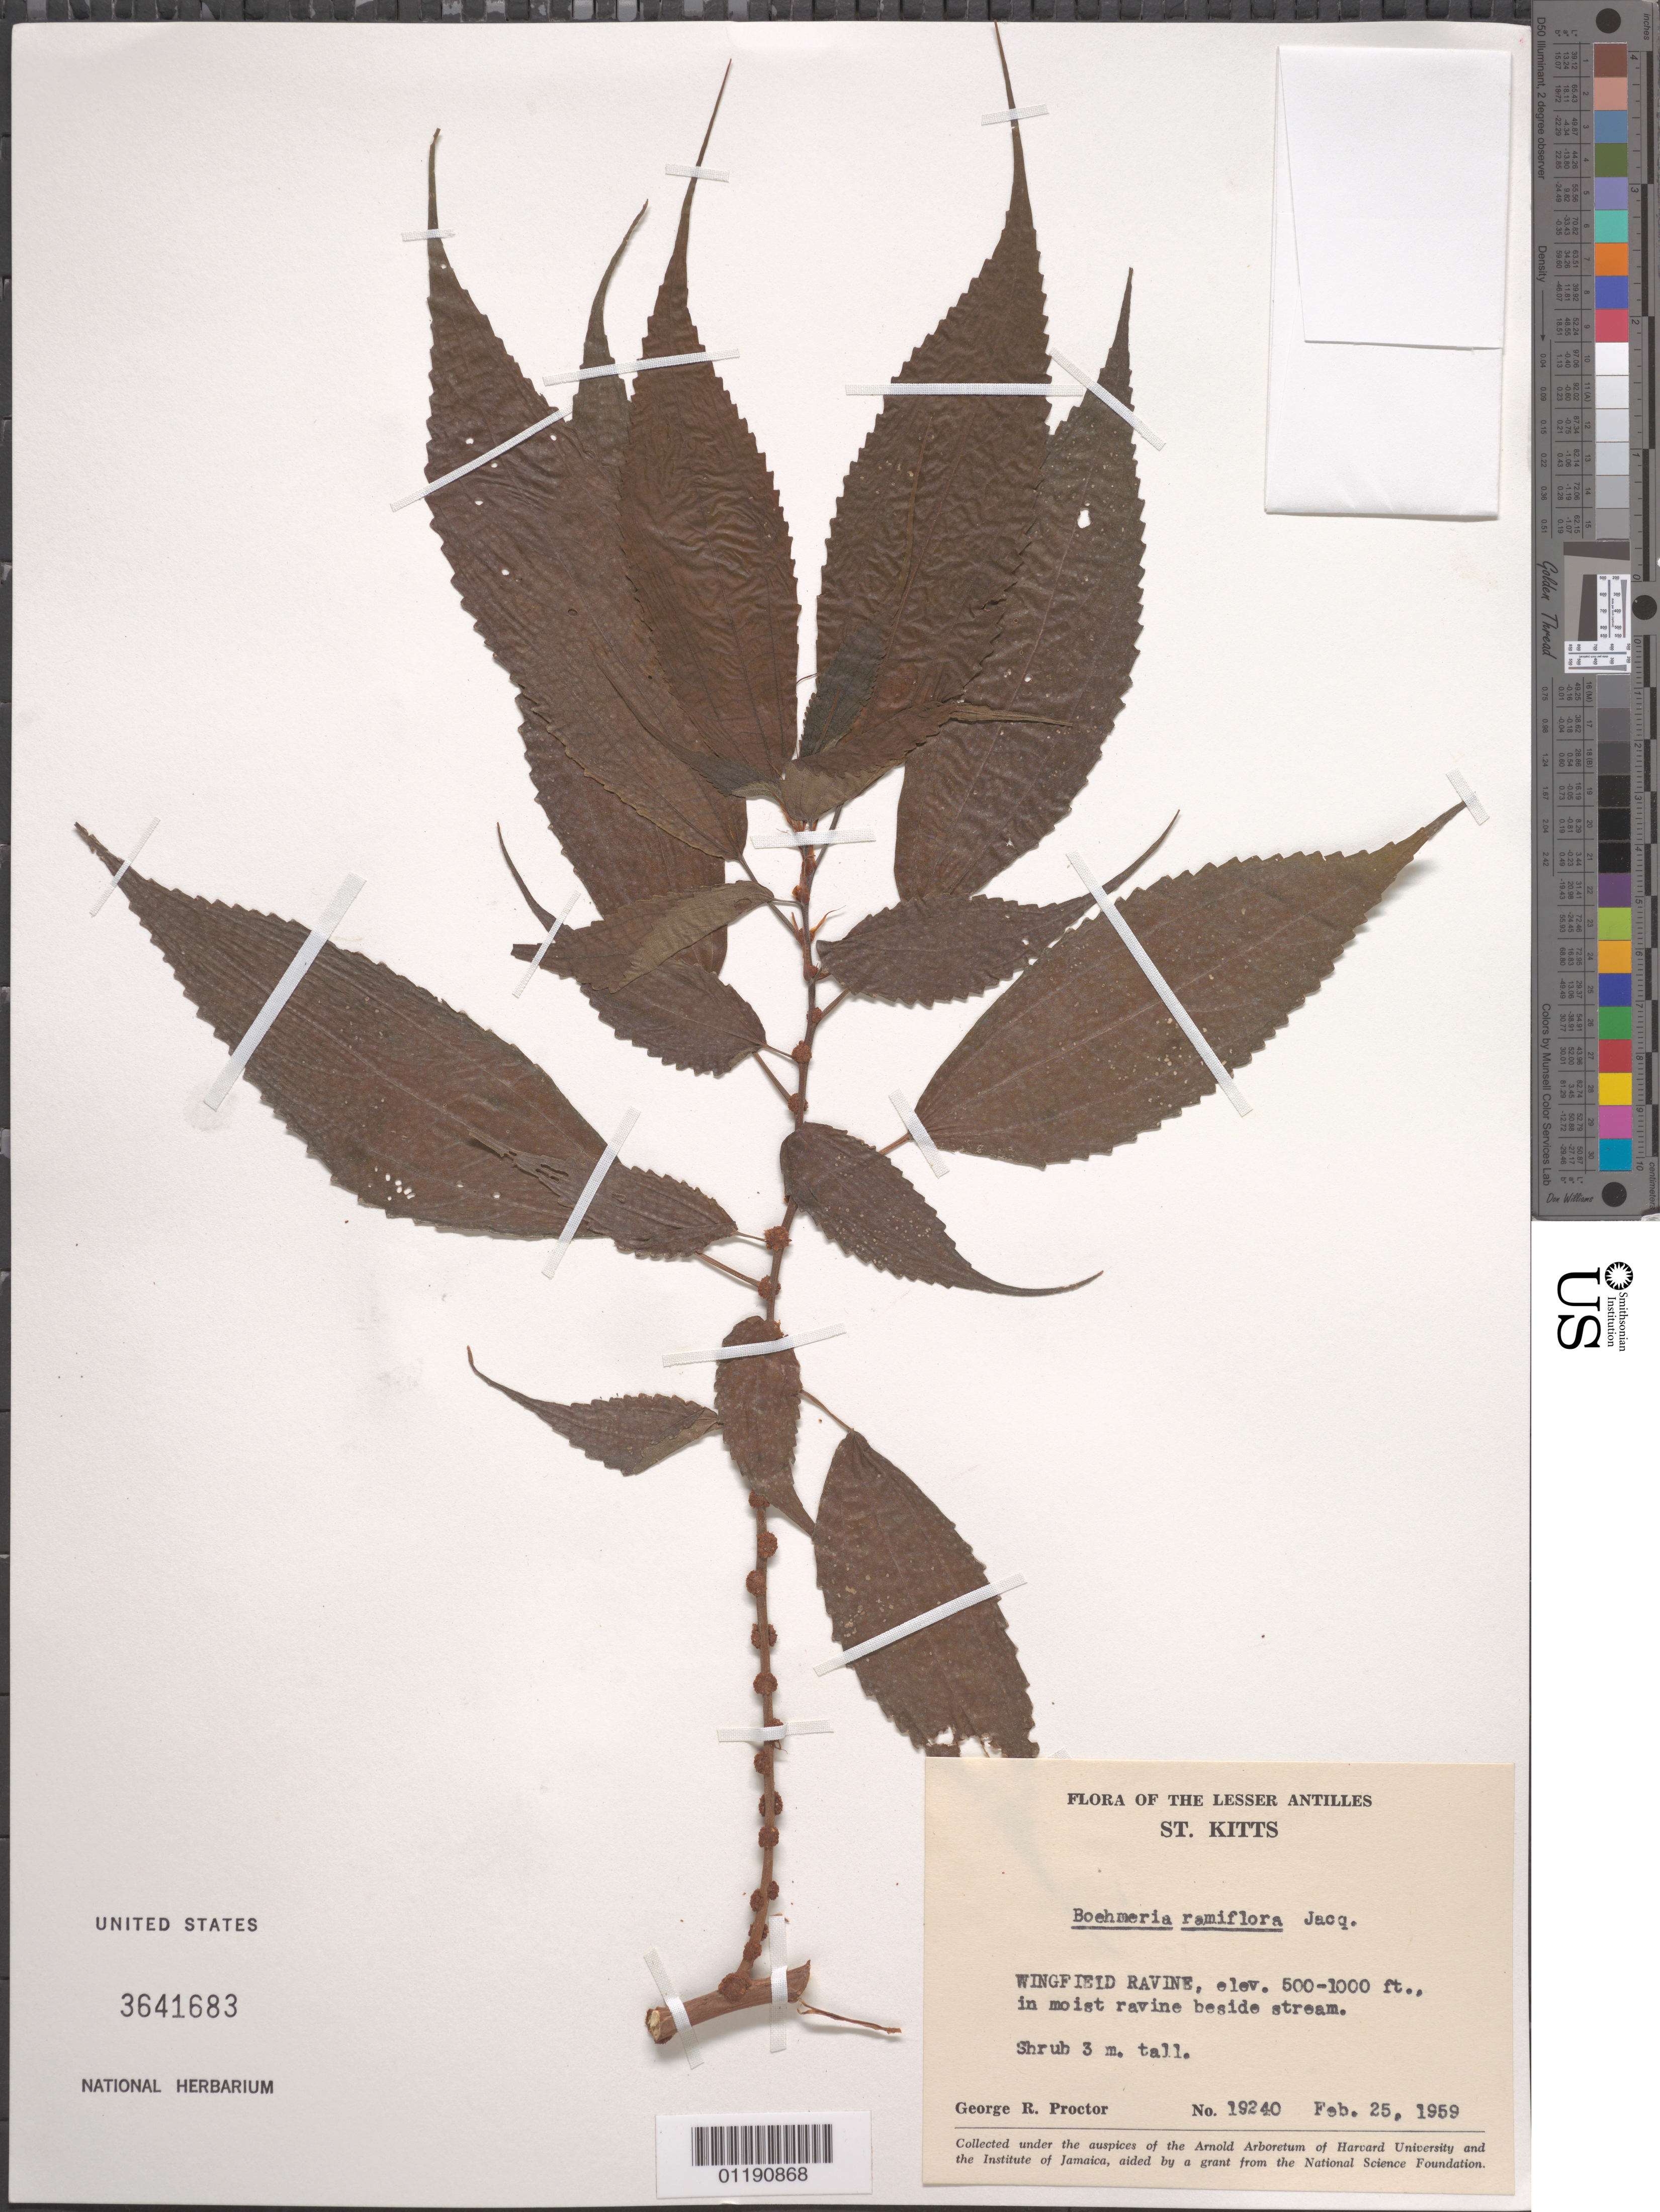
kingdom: Plantae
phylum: Tracheophyta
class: Magnoliopsida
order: Rosales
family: Urticaceae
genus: Boehmeria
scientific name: Boehmeria ramiflora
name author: Jacq.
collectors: G. R. Proctor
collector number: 19240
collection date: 1959-02-25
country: St. Christopher-Nevis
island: St. Christopher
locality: Wingfield Ravine, in moist ravine beside stream.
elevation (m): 152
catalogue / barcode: US 3641683